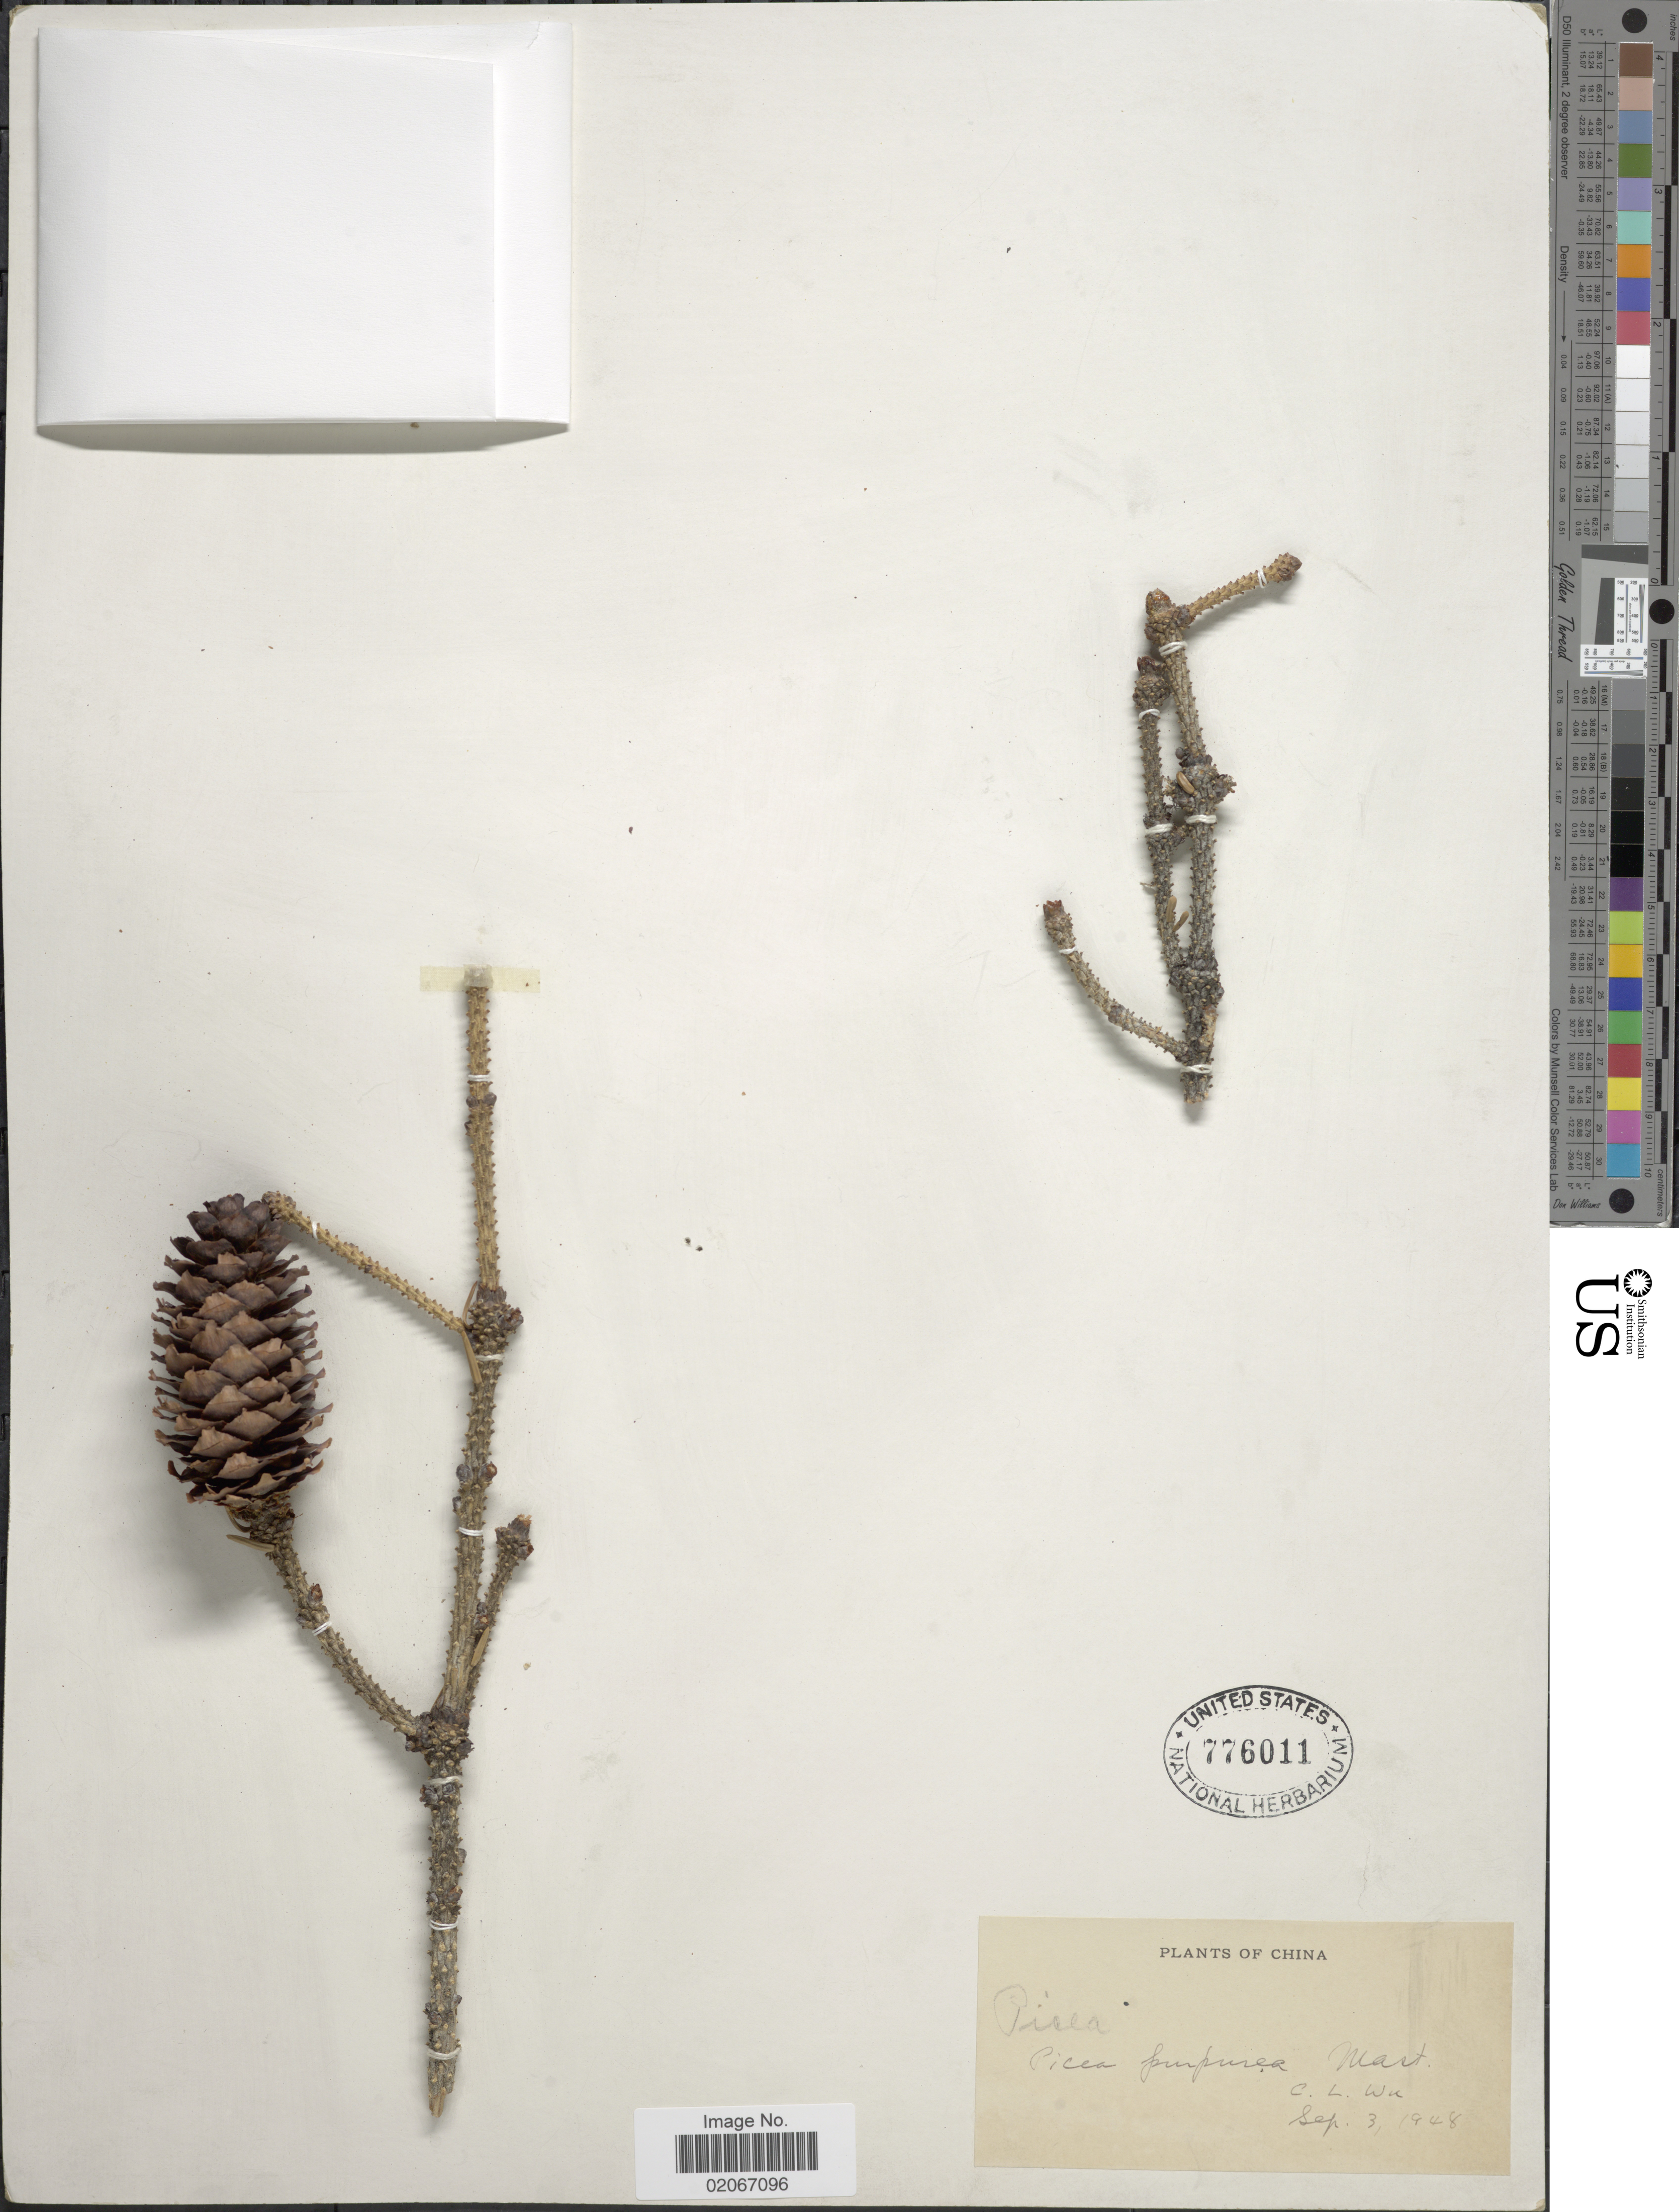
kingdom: Plantae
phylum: Tracheophyta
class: Pinopsida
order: Pinales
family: Pinaceae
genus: Picea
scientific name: Picea purpurea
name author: Mast.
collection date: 1948-09-03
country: China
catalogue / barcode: US 776011